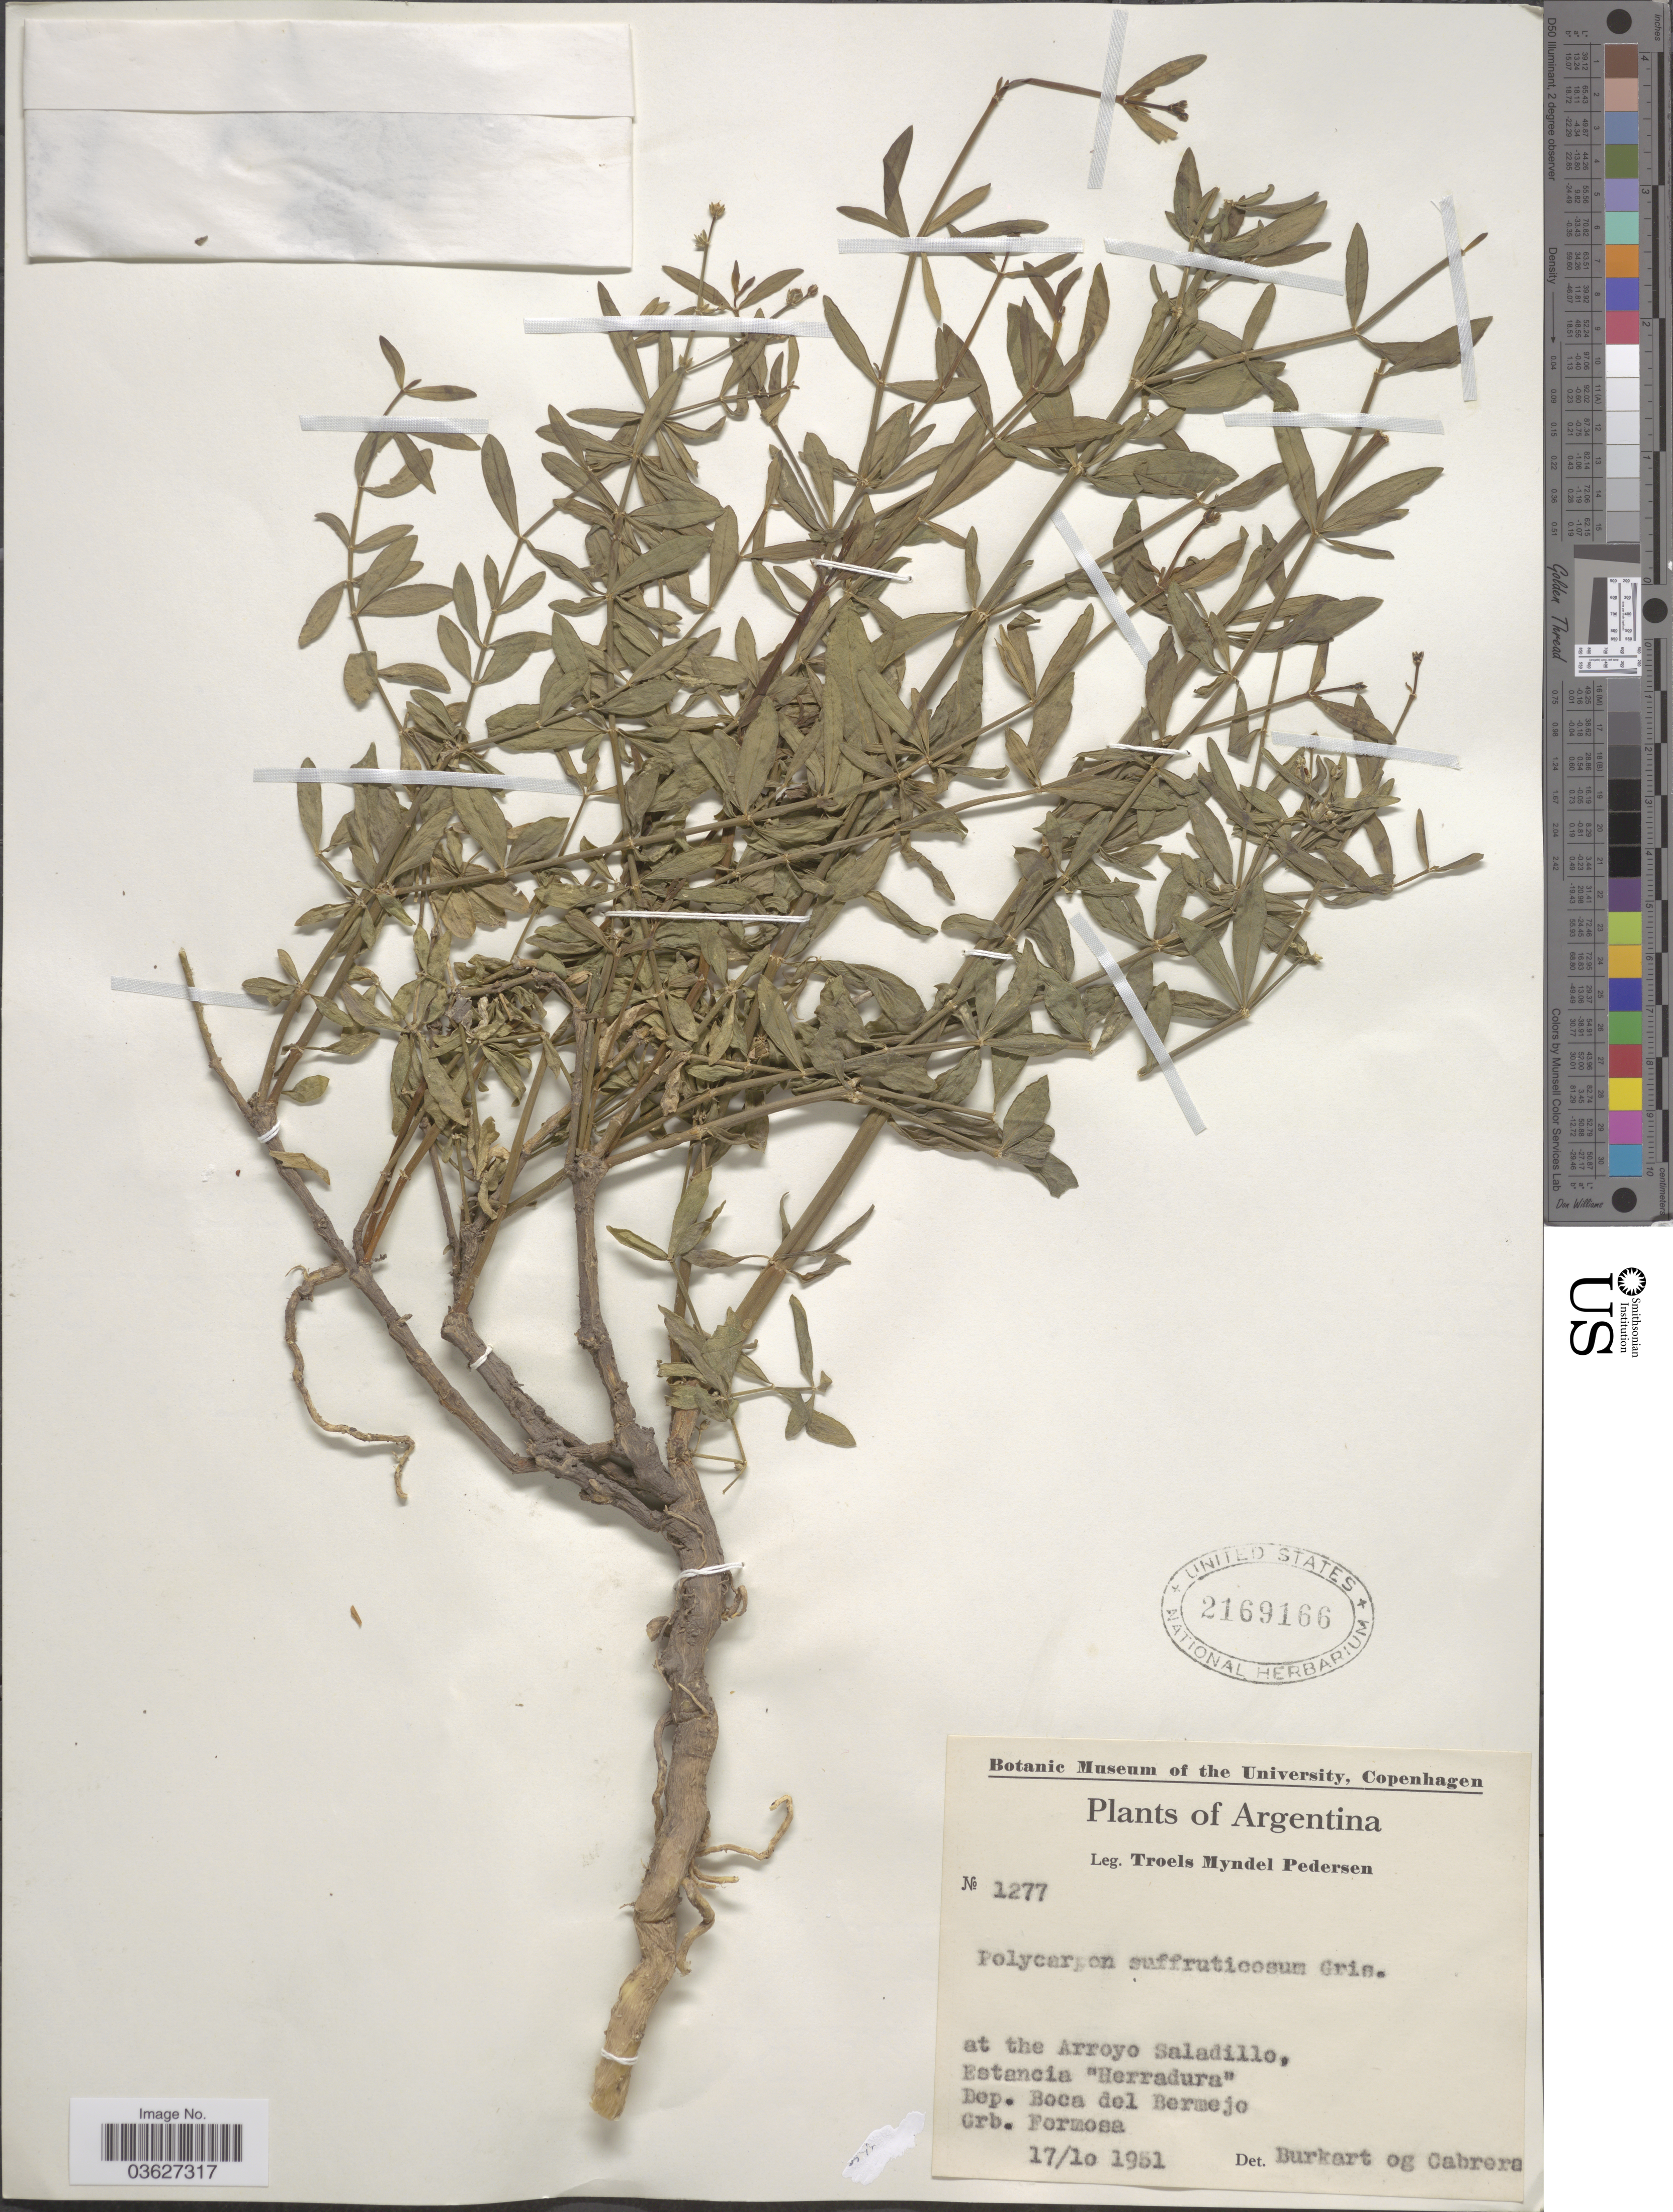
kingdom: Plantae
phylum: Tracheophyta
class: Magnoliopsida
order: Caryophyllales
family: Caryophyllaceae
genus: Augustea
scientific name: Augustea suffruticosa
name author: (Griseb.) Iamonico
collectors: T. Pederson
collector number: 1277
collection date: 1951-10-17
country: Argentina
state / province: Formosa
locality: At the Arroyo Saladillo, Estancia "Herradura". Dep. Boca del Bermejo. Grb. Formosa.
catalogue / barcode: US 2169166